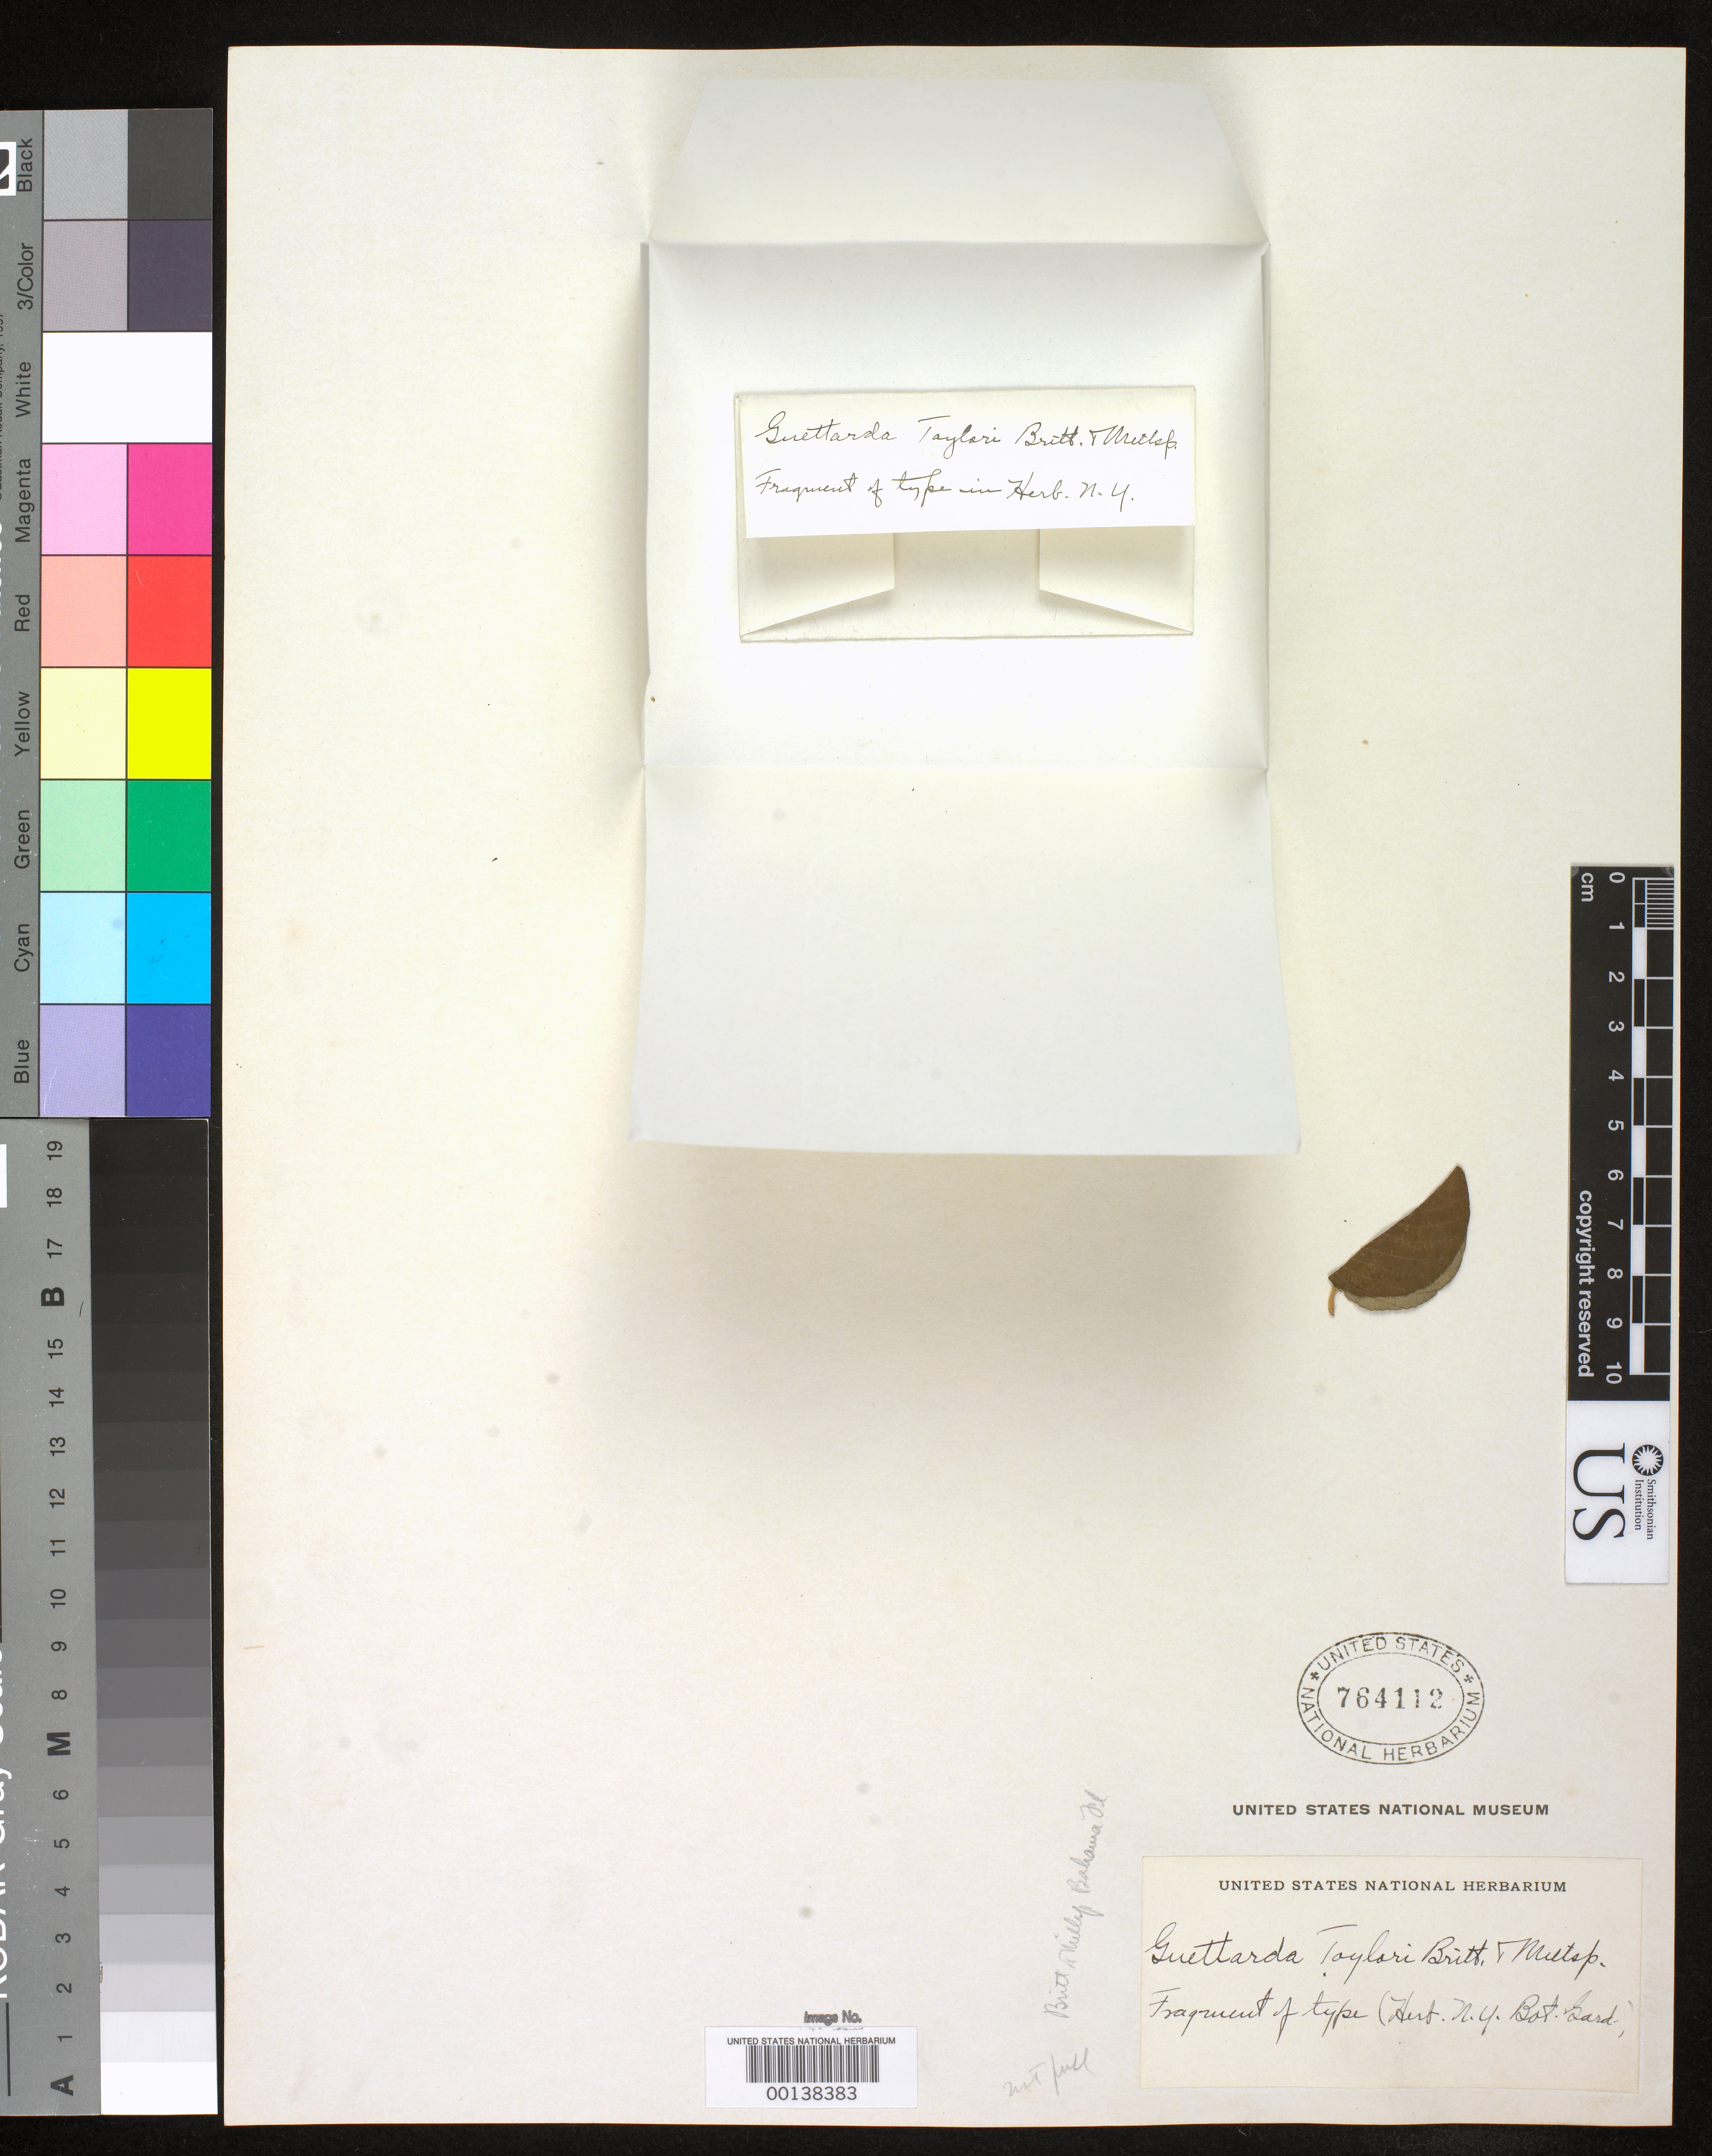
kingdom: Plantae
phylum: Tracheophyta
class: Magnoliopsida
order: Gentianales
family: Rubiaceae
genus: Guettarda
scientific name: Guettarda taylori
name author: Britton & Millsp.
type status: Isotype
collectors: G. V. Nash & N. Taylor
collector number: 918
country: Bahamas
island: Inagua Island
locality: Matthew town.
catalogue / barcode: US 764112